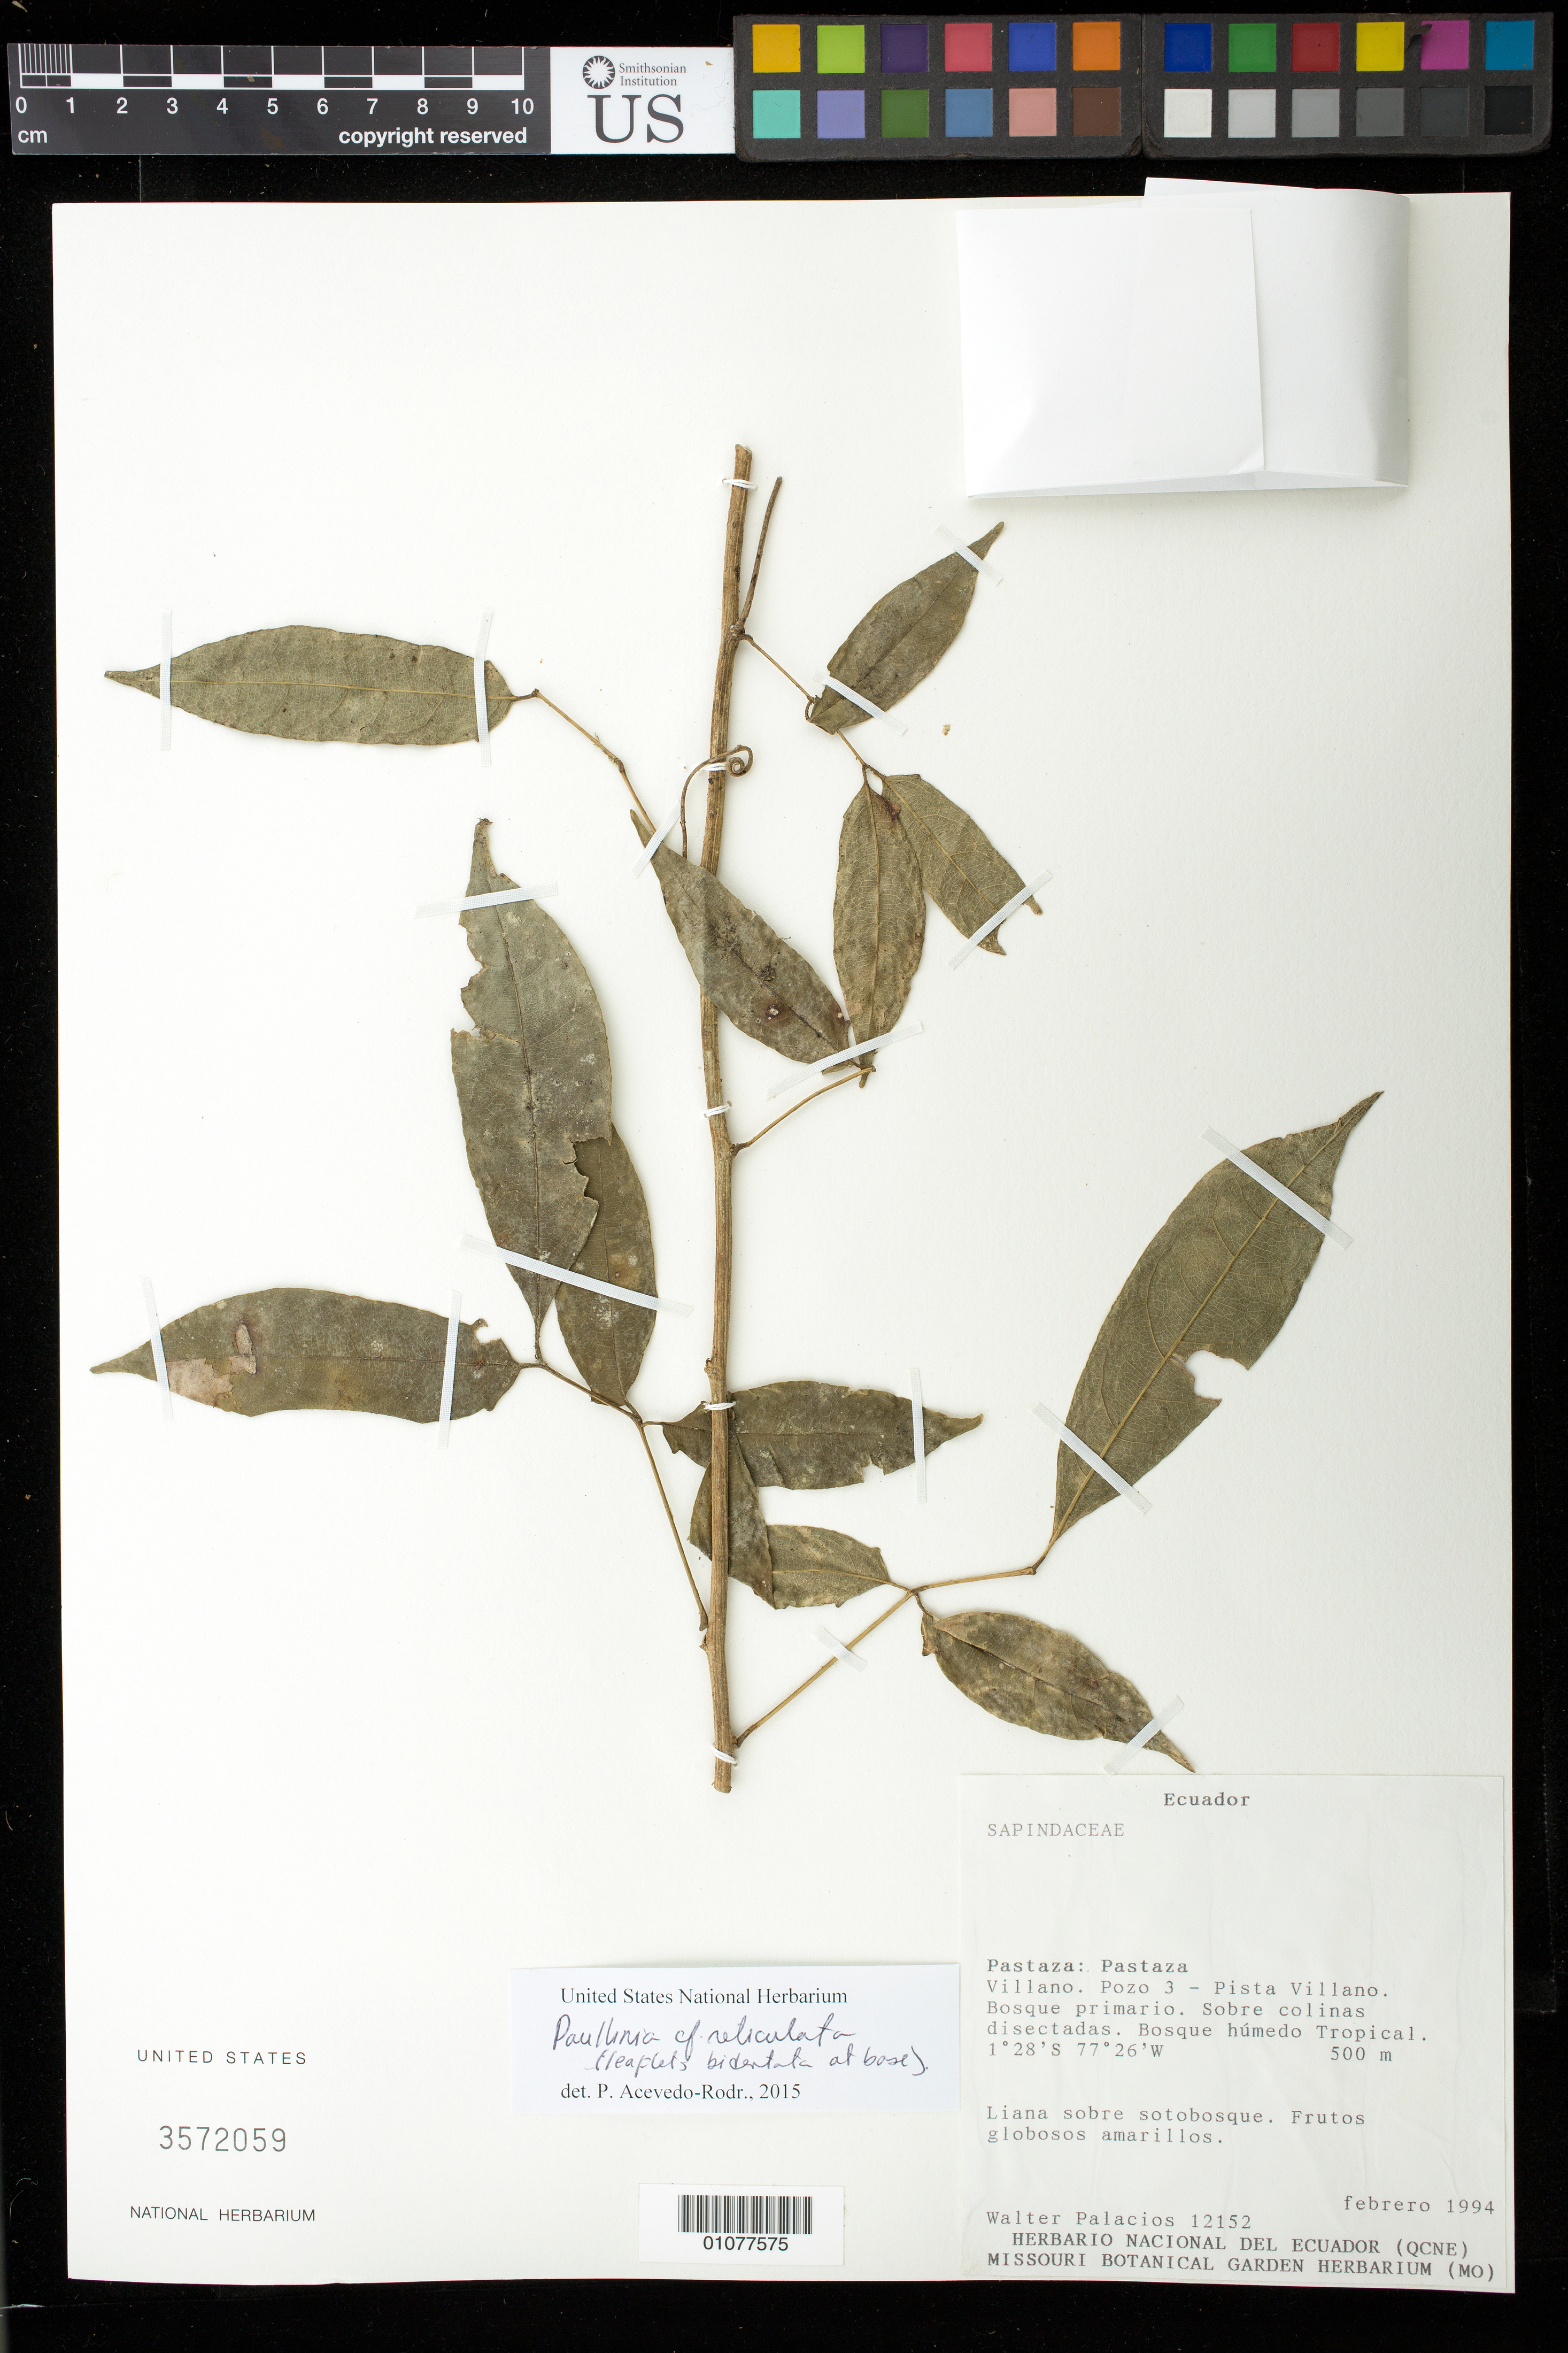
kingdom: Plantae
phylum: Tracheophyta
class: Magnoliopsida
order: Sapindales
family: Sapindaceae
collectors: W. Palacios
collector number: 12152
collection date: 1994-02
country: Ecuador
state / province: Pastaza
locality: Villano. Pozo 3 - Pista Villano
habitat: Bosque primario. sobre colinas disectadas. Bosque húmedo tropical.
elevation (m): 500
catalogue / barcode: US 3572059